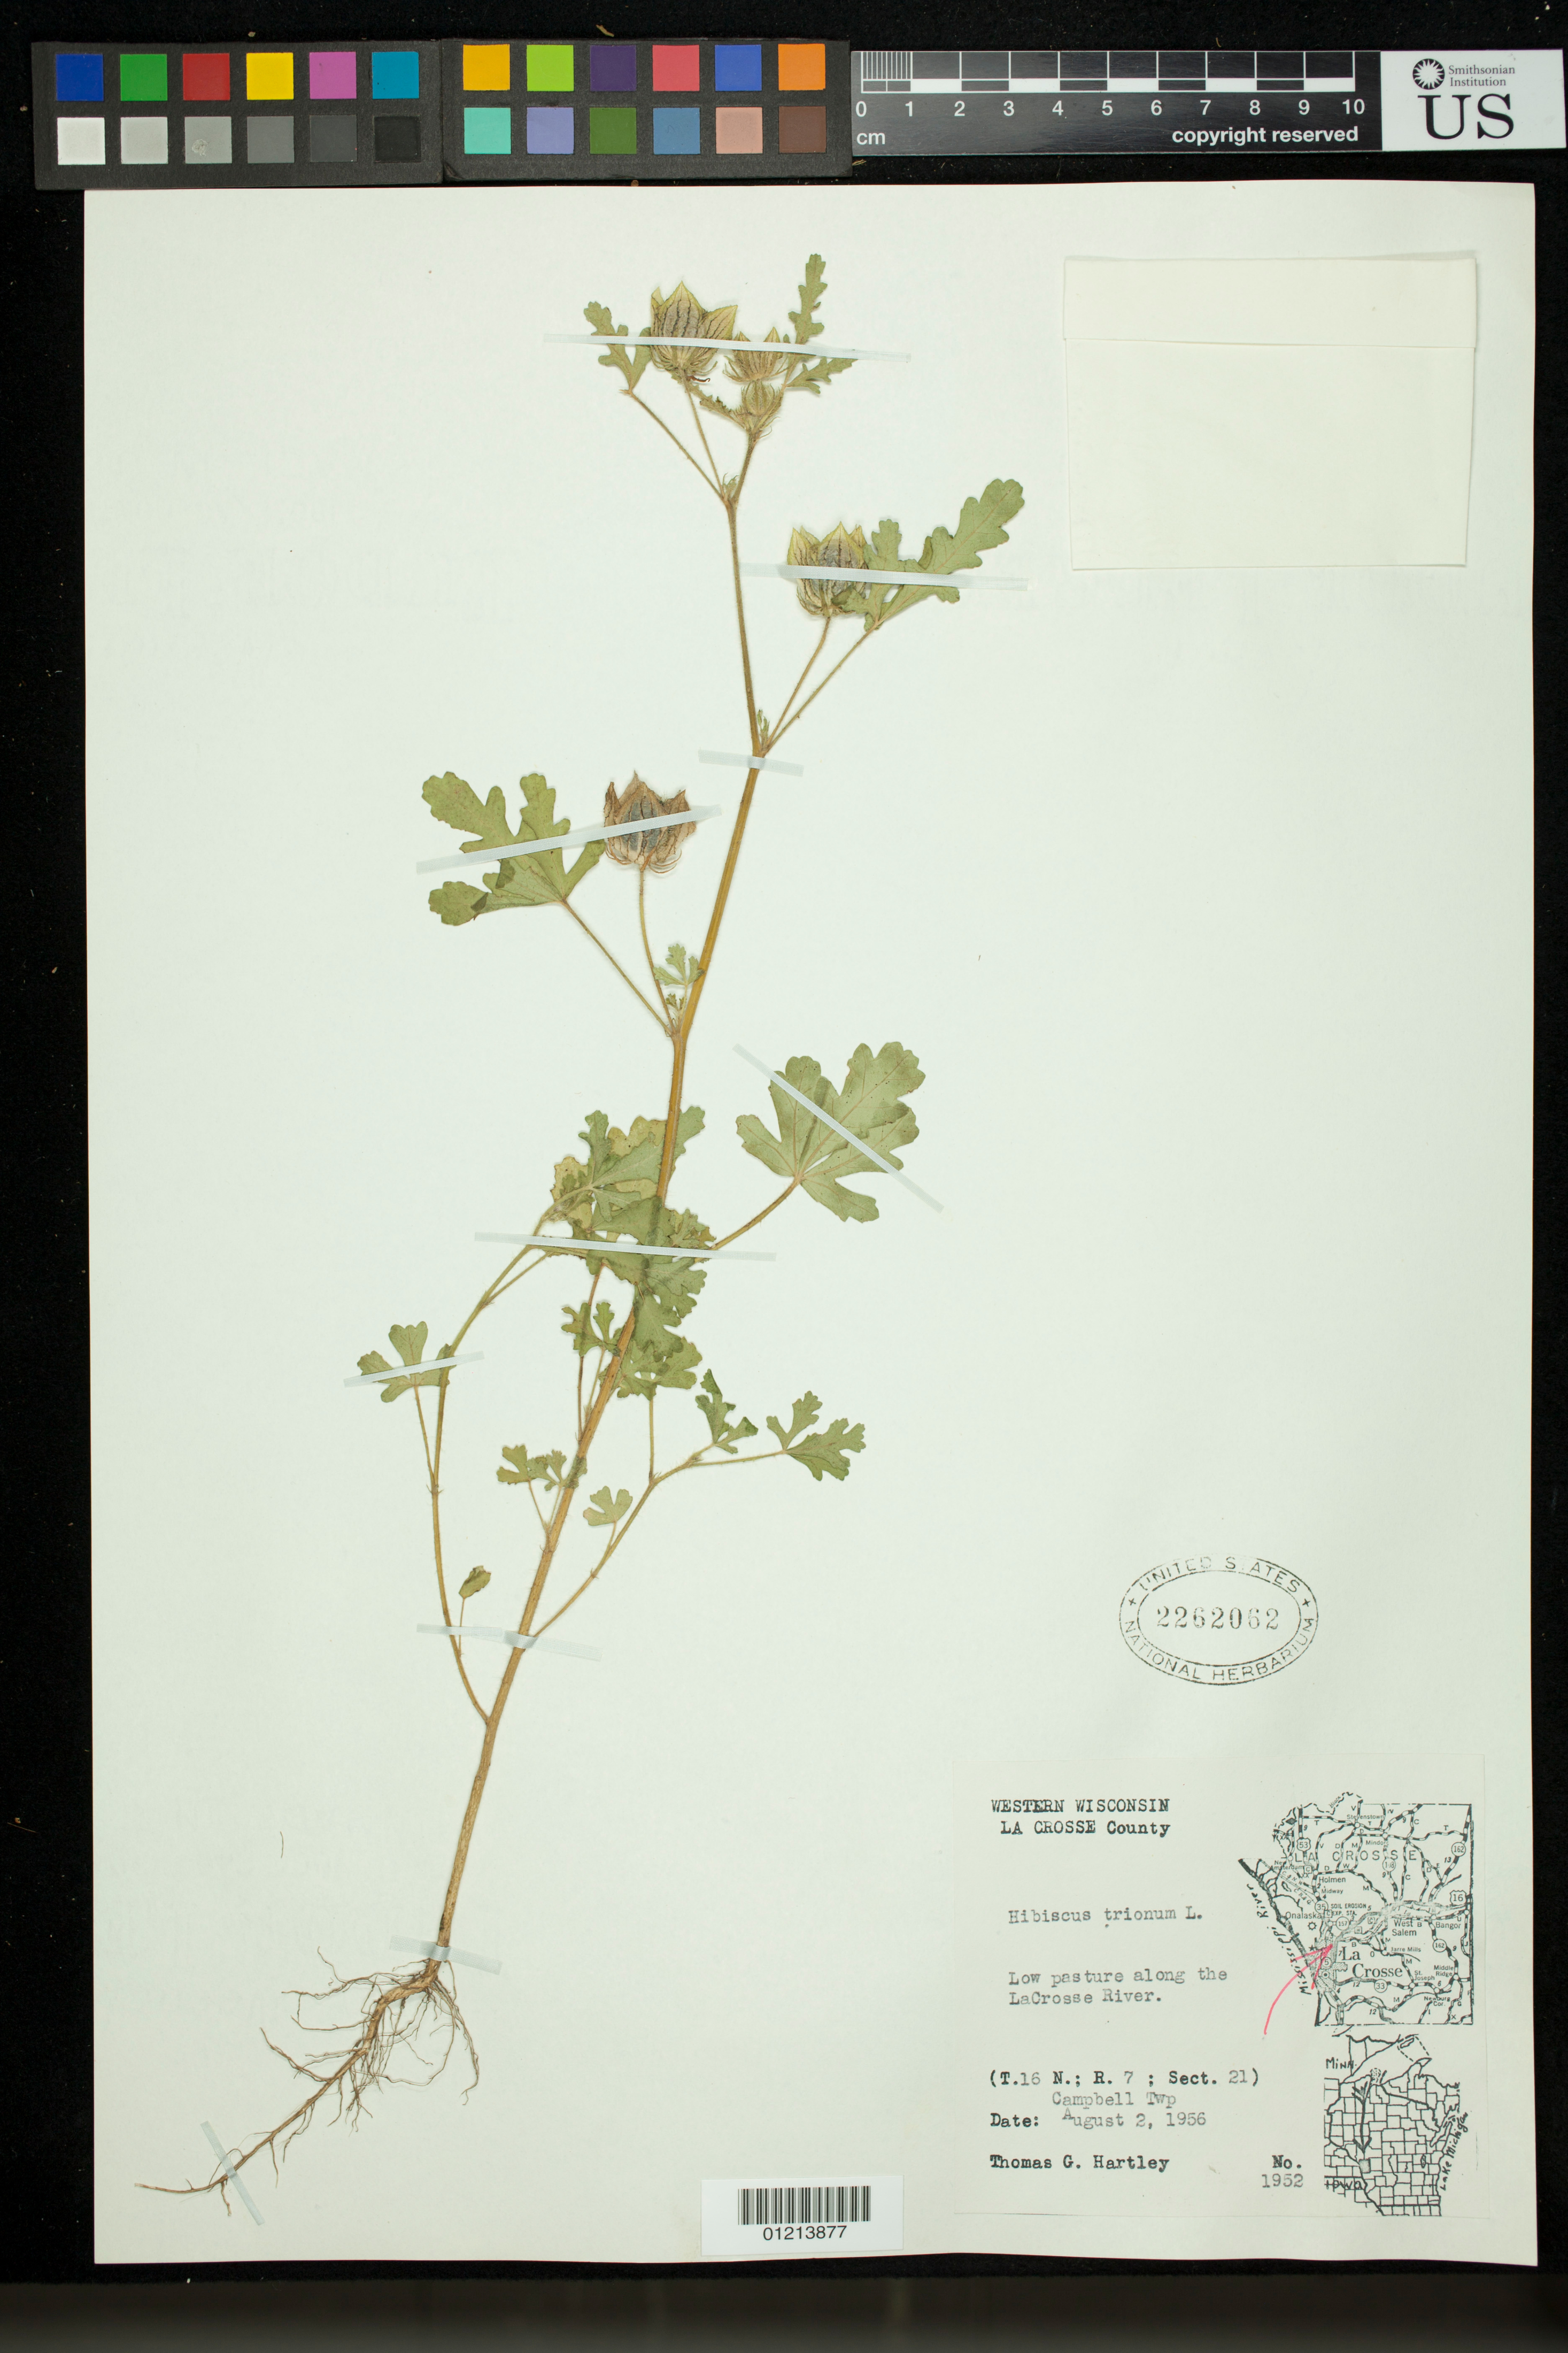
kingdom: Plantae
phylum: Tracheophyta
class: Magnoliopsida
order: Malvales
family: Malvaceae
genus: Hibiscus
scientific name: Hibiscus trionum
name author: L.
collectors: T. G. Hartley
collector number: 1952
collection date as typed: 08 Feb 1956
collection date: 1956-02-08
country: United States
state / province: Wisconsin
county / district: LaCrosse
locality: Western Wisconsin, LaCrosse County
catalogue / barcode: US 2262062